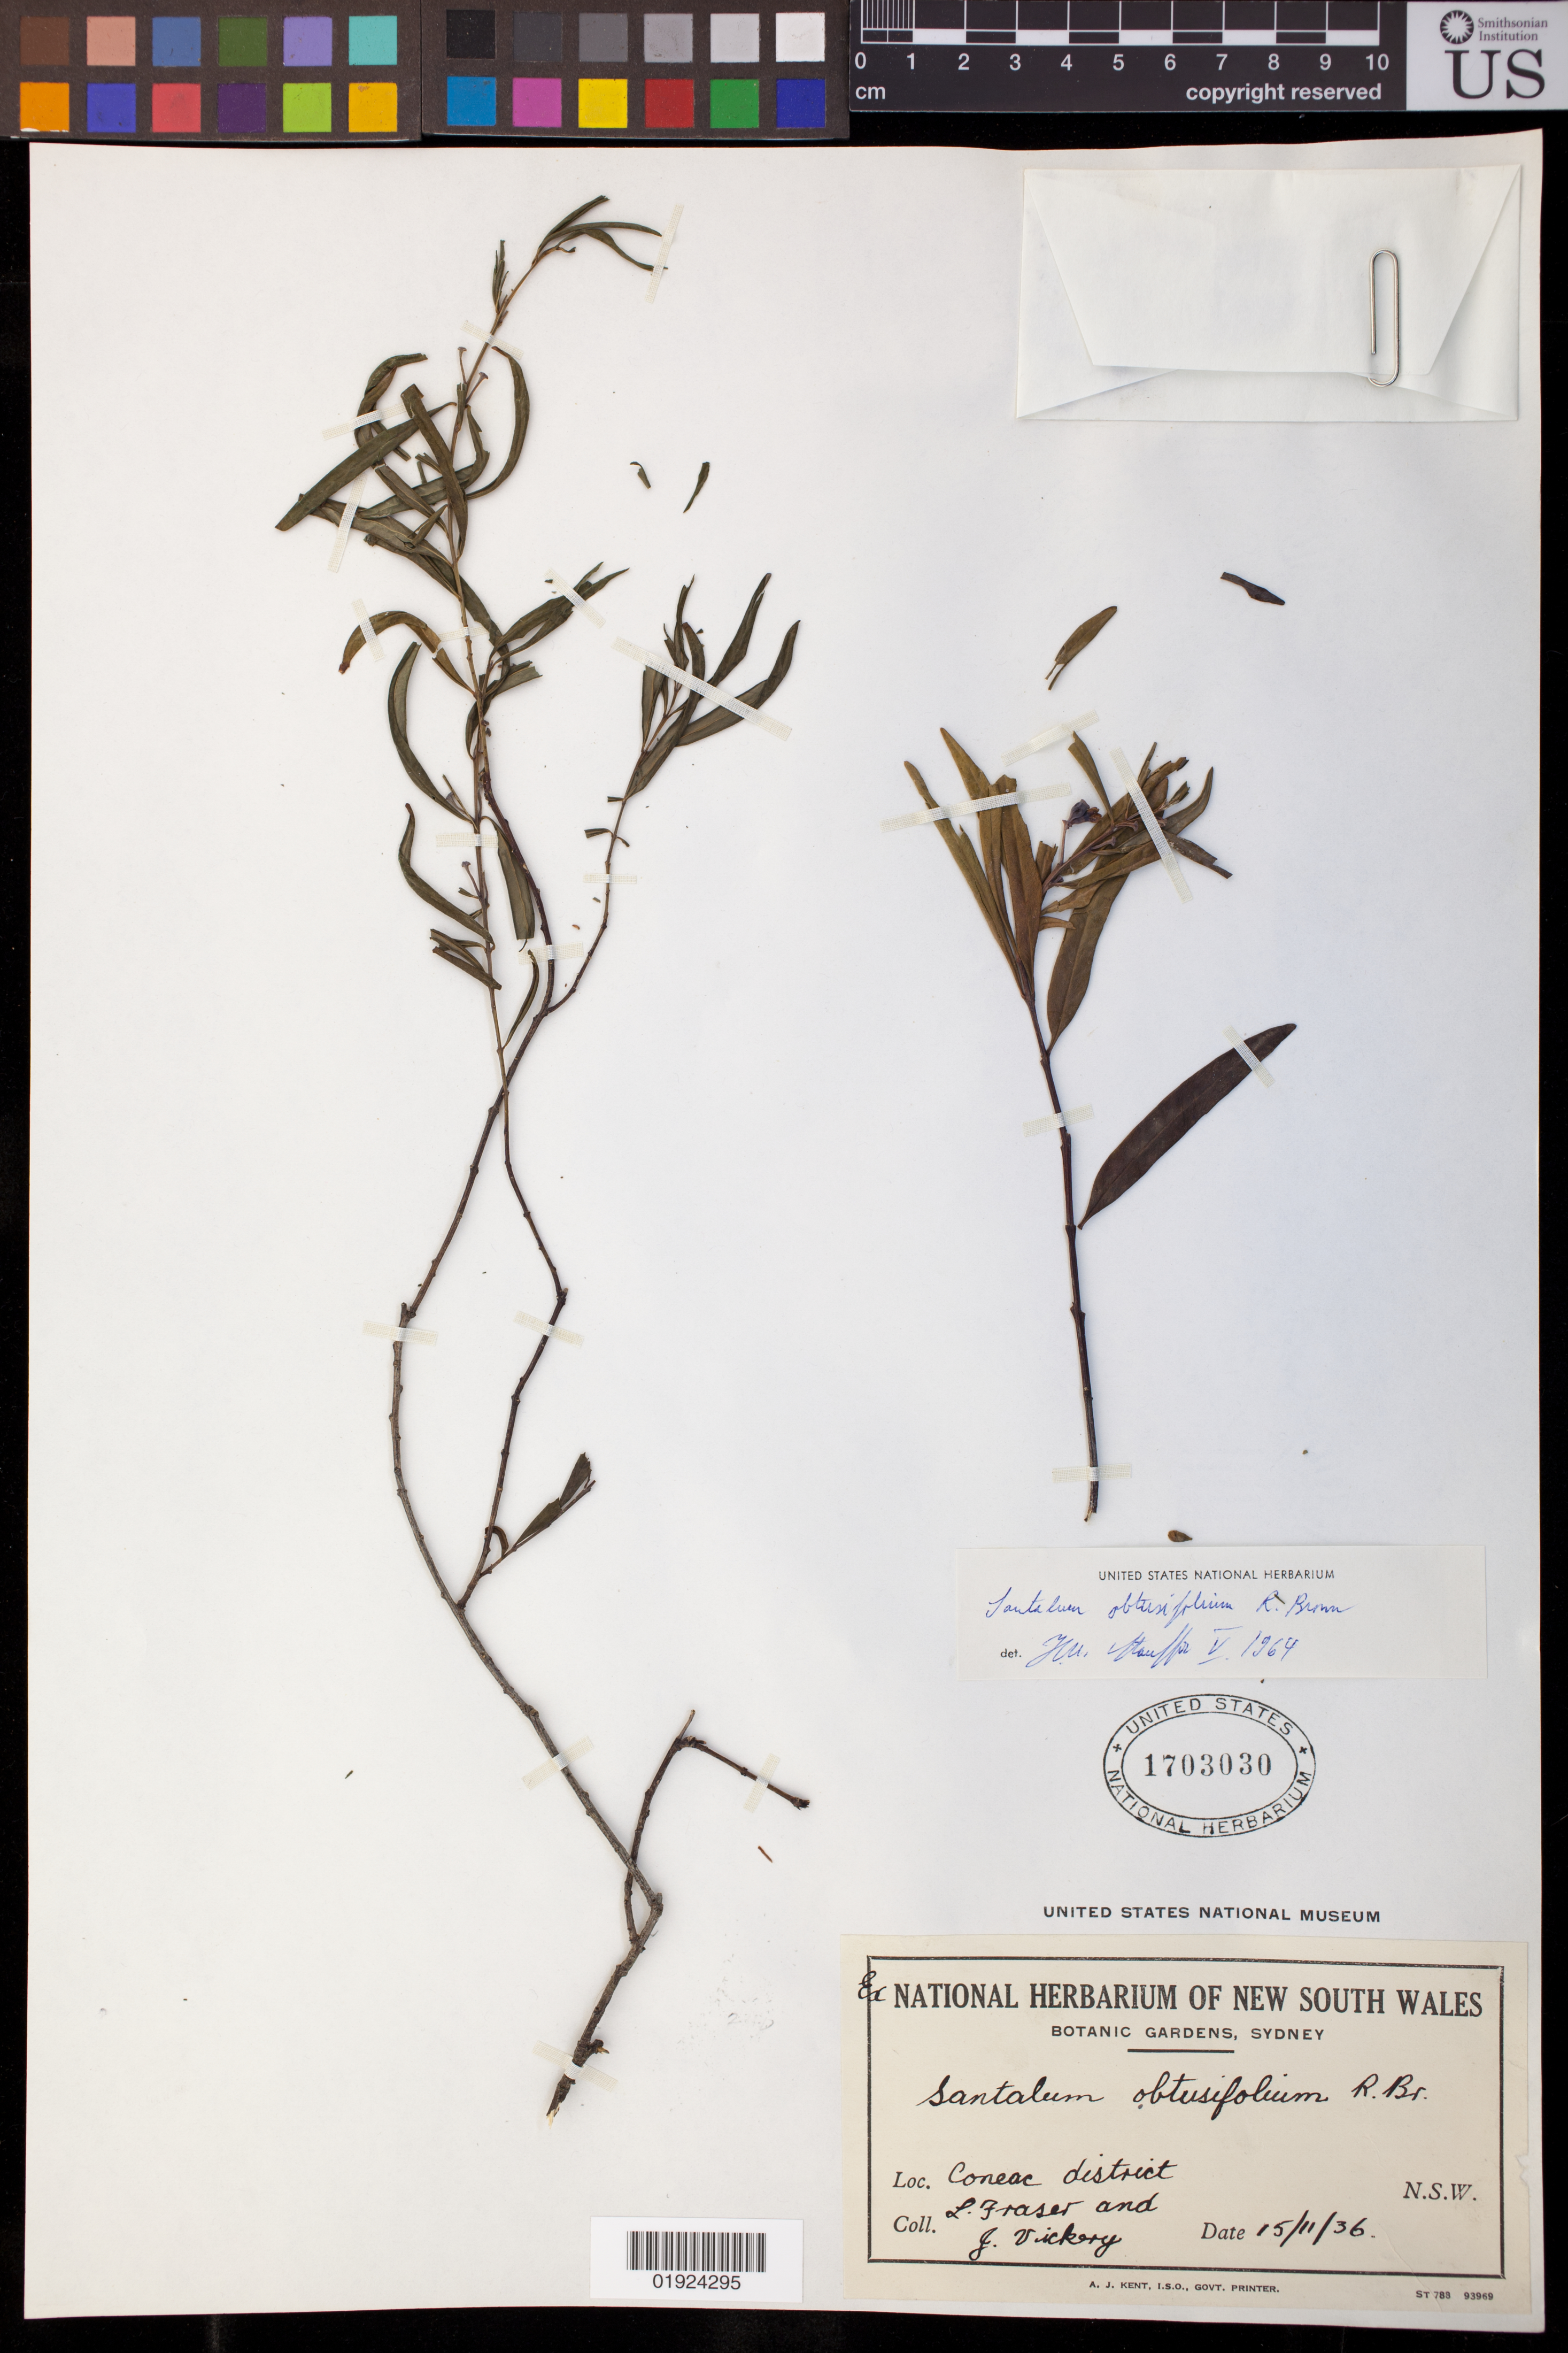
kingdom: Plantae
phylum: Tracheophyta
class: Magnoliopsida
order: Santalales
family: Santalaceae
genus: Santalum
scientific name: Santalum obtusifolium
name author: R. Br.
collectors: J. Vickery & L. Fraser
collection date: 1936-11-15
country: Australia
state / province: New South Wales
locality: Coneac district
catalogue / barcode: US 1703030